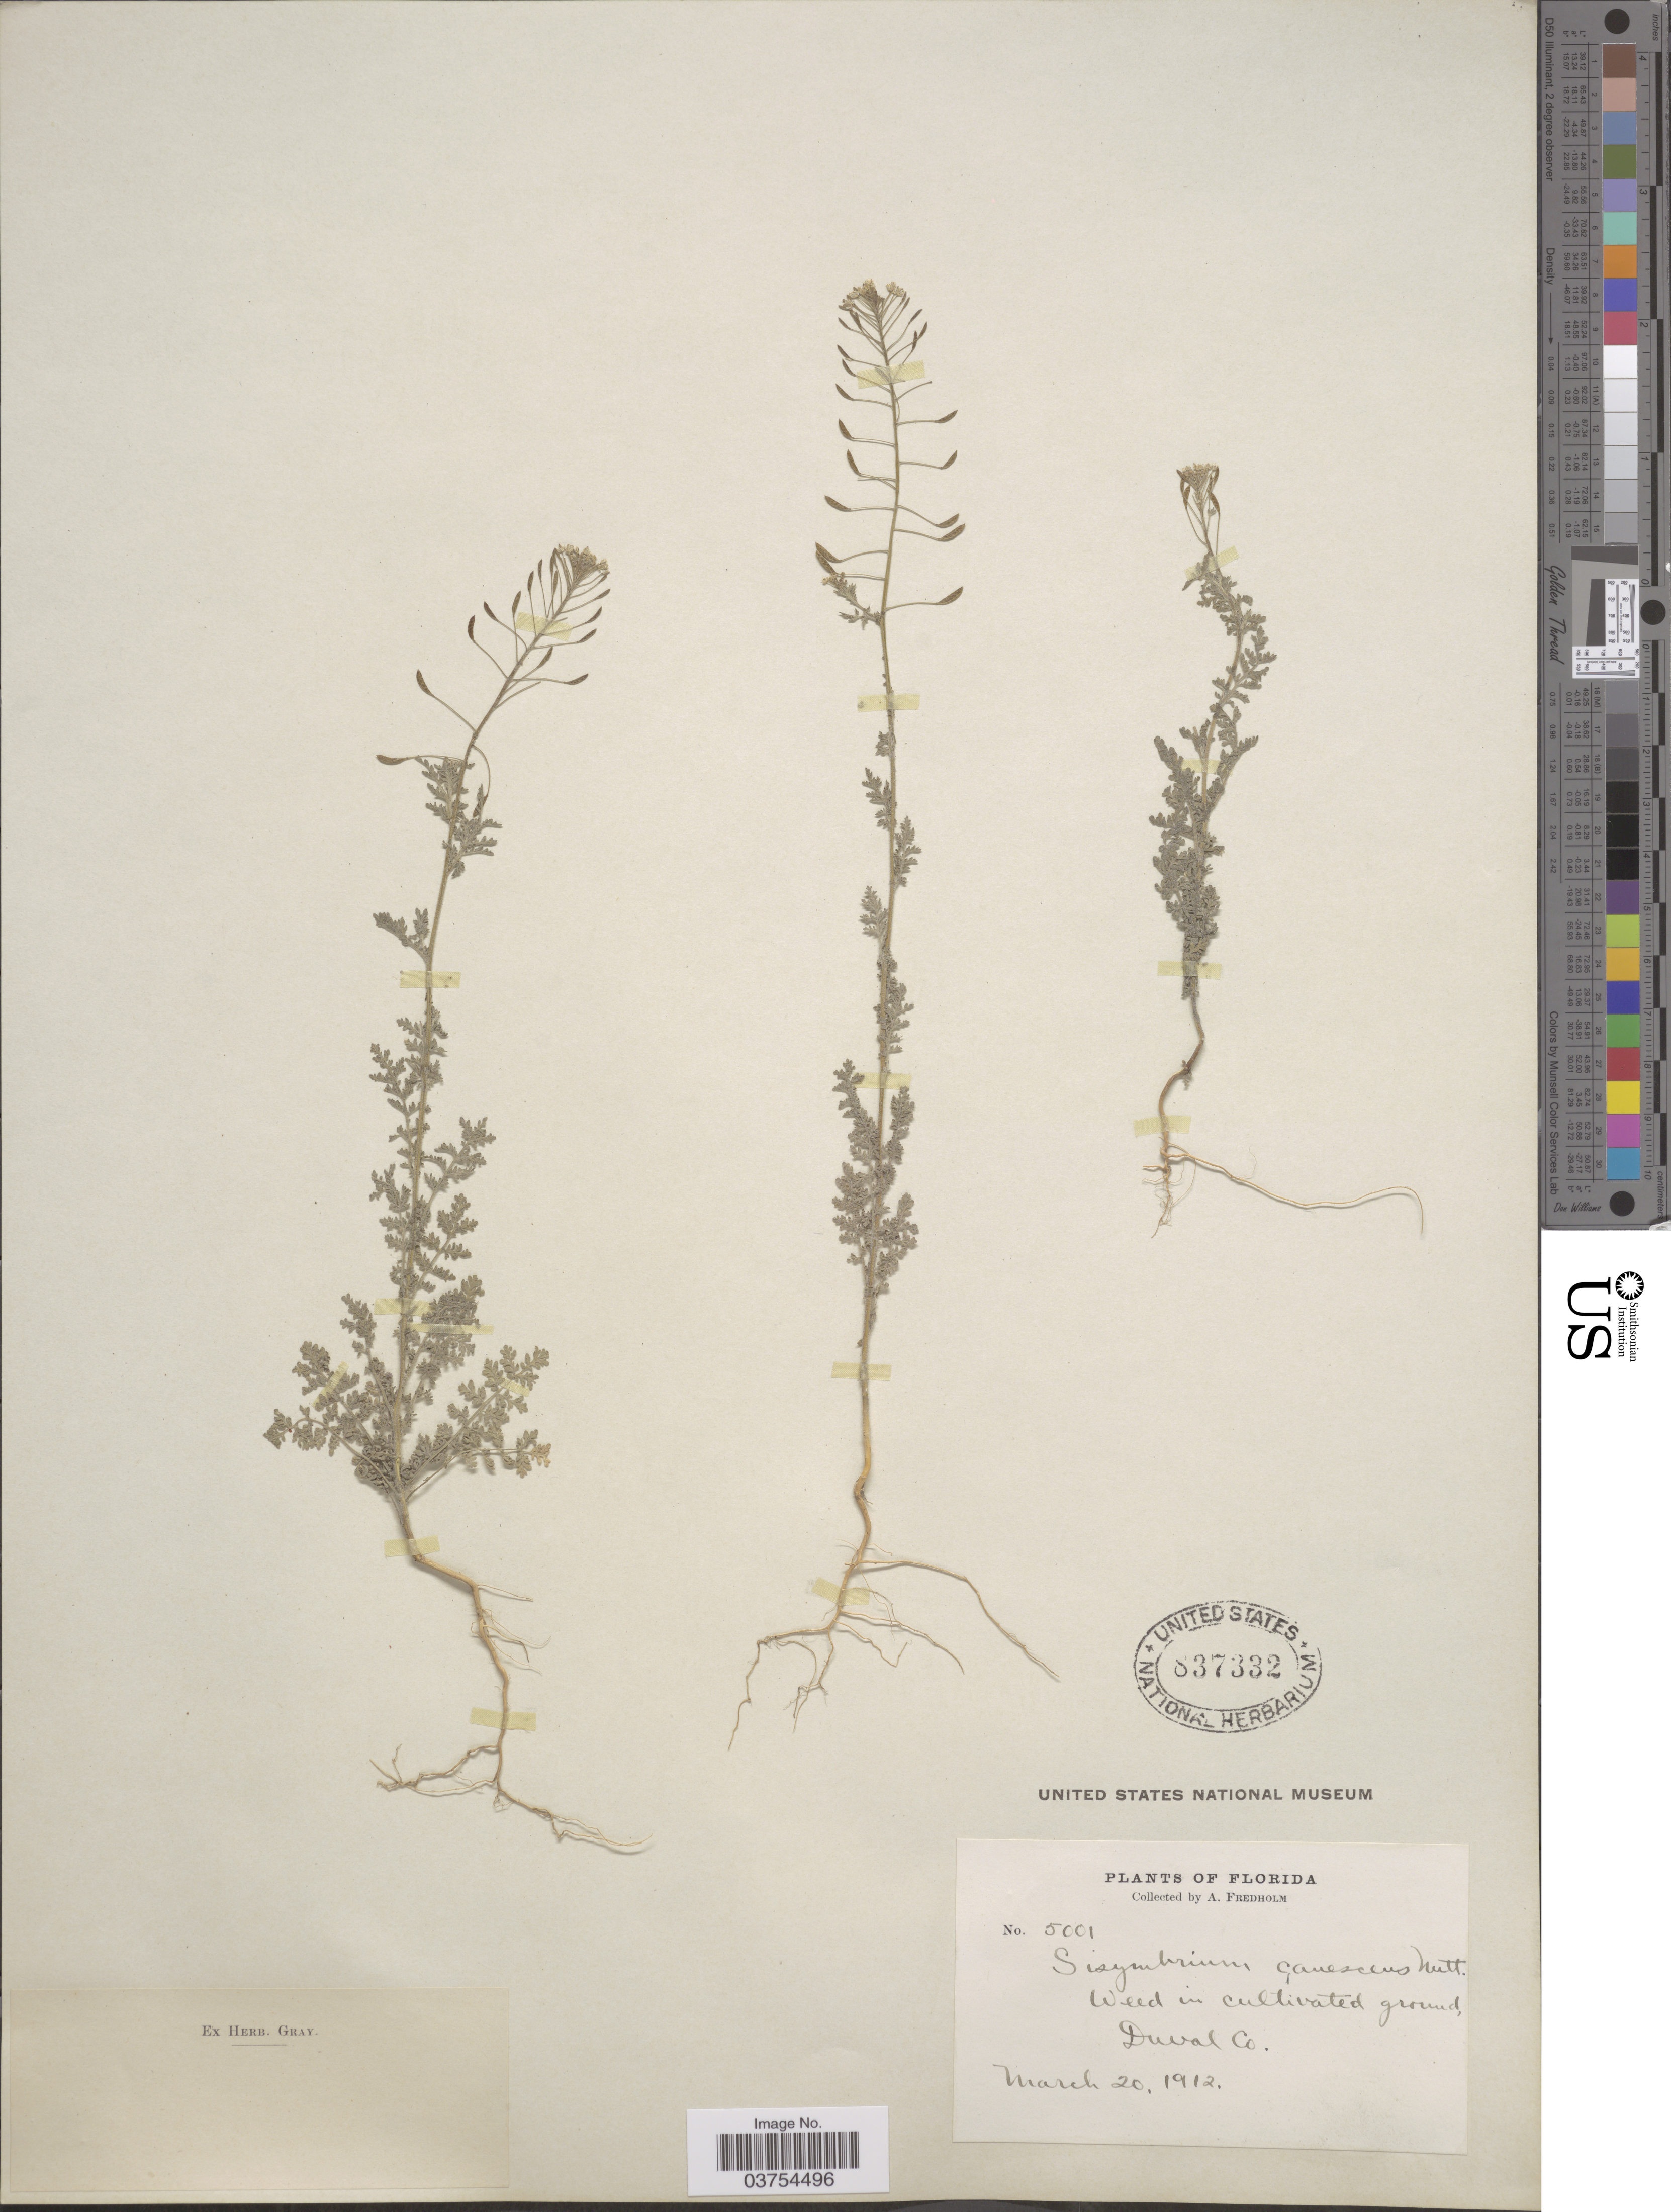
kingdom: Plantae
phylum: Tracheophyta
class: Magnoliopsida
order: Brassicales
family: Brassicaceae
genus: Descurainia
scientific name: Descurainia pinnata subsp. typica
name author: (C.A. Mey.) Detling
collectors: A. Fredholm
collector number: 5001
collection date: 1912-03-20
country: United States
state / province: Florida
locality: Duval Co.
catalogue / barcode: US 837332